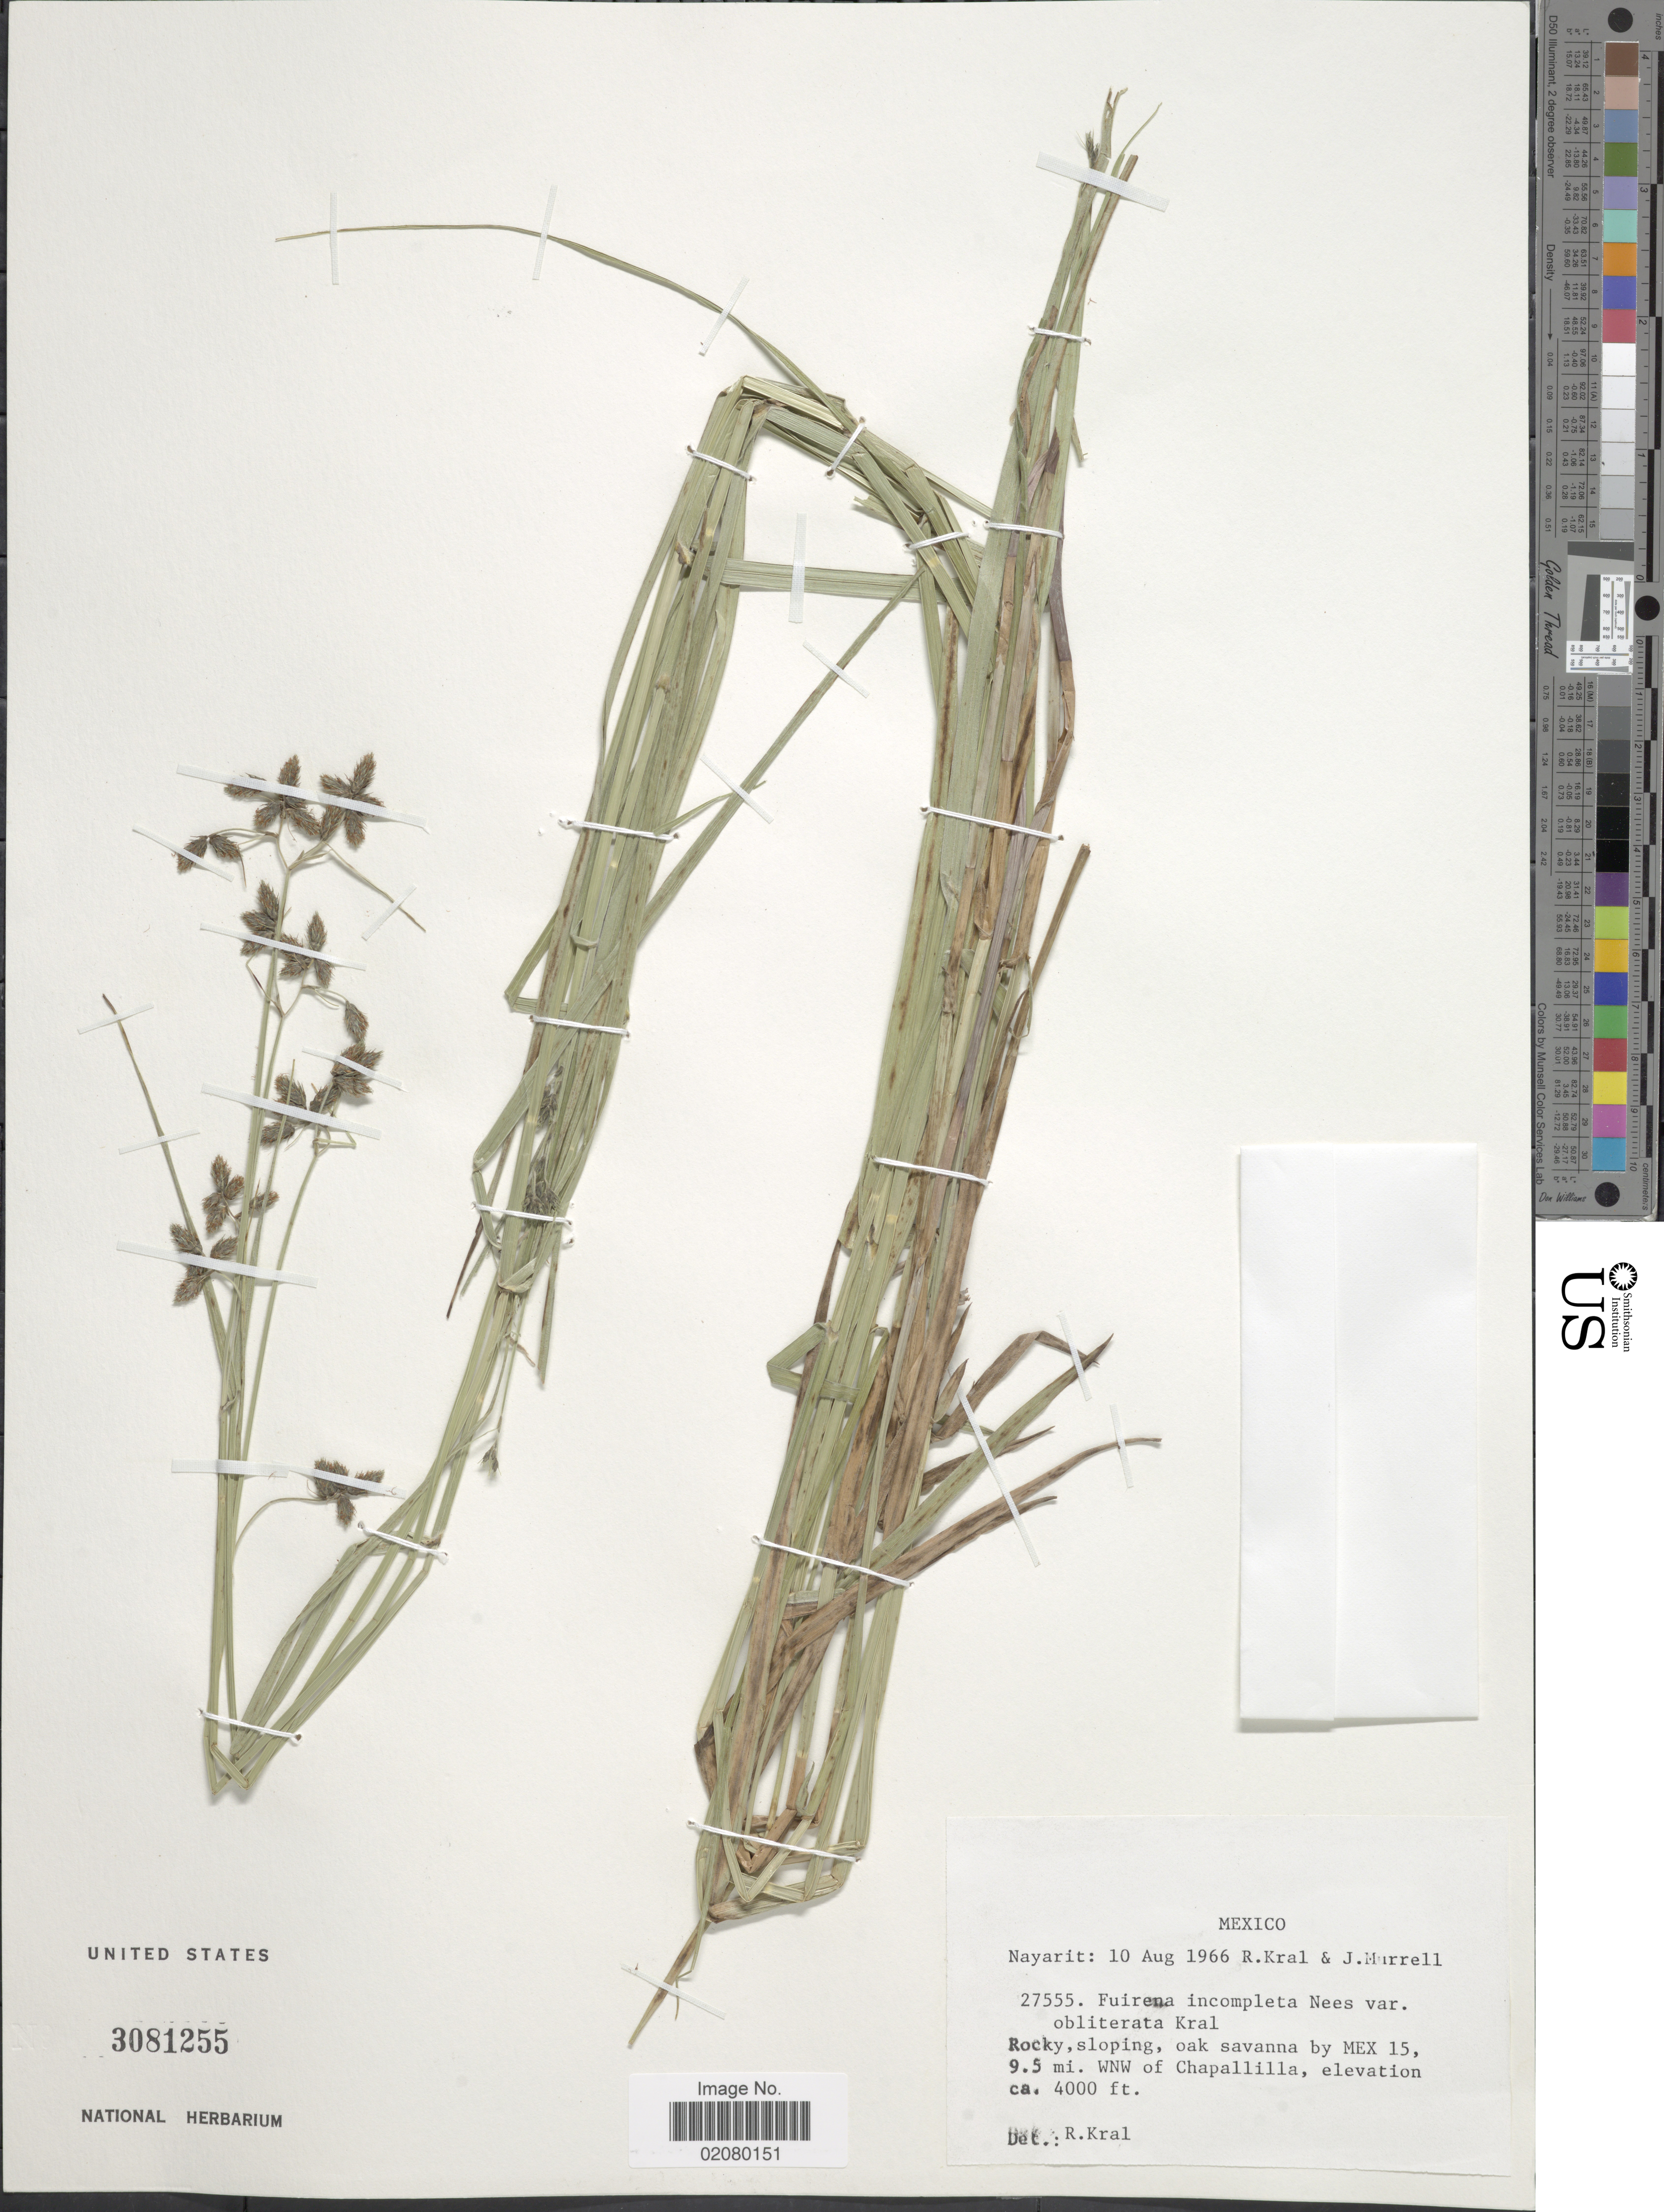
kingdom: Plantae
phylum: Tracheophyta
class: Liliopsida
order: Poales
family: Cyperaceae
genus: Fuirena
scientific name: Fuirena incompleta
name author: Nees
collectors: R. Kral & J. Murrell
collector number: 27555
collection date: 1966-08-10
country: Mexico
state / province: Nayarit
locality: Rocky, sloping, oak savanna by MEX 15, 9.5 mi. WNW of Chapallilla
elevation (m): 1219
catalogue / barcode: US 3081255